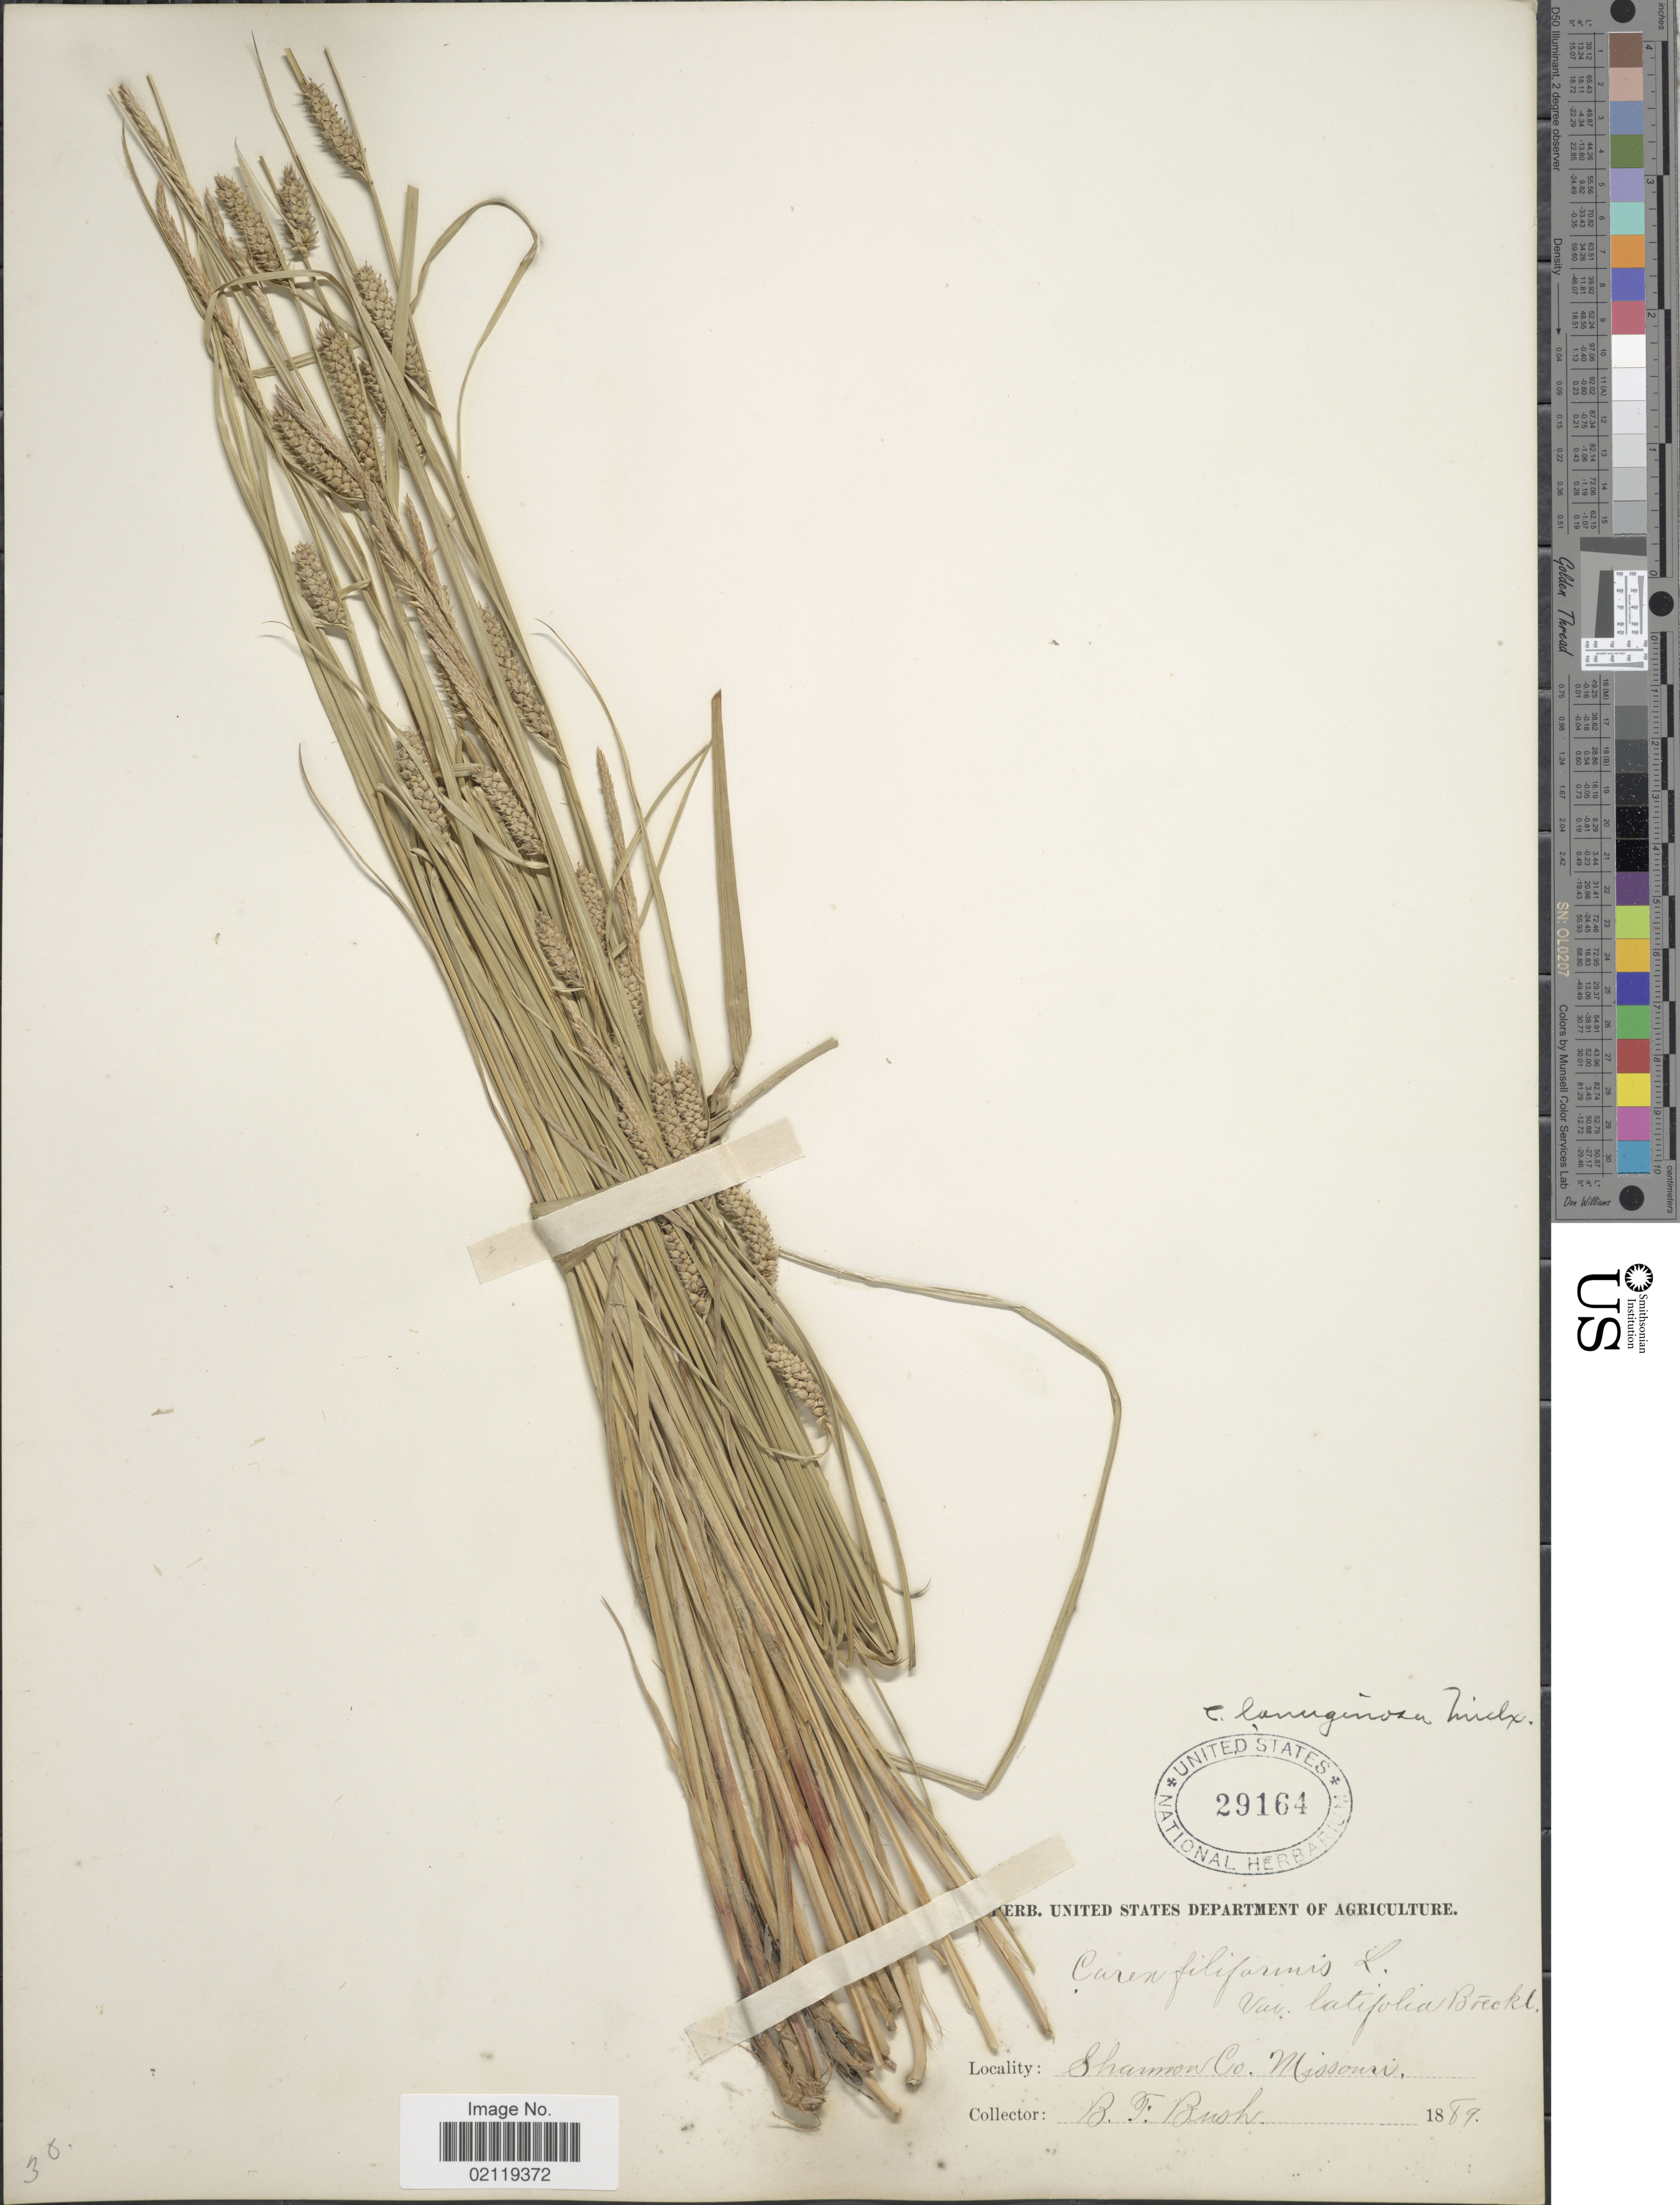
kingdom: Plantae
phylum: Tracheophyta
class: Liliopsida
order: Poales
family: Cyperaceae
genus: Carex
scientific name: Carex pellita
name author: Muhl. ex Willd.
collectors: B. F. Bush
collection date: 1889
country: United States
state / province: Missouri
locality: Shannon Co.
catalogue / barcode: US 29164